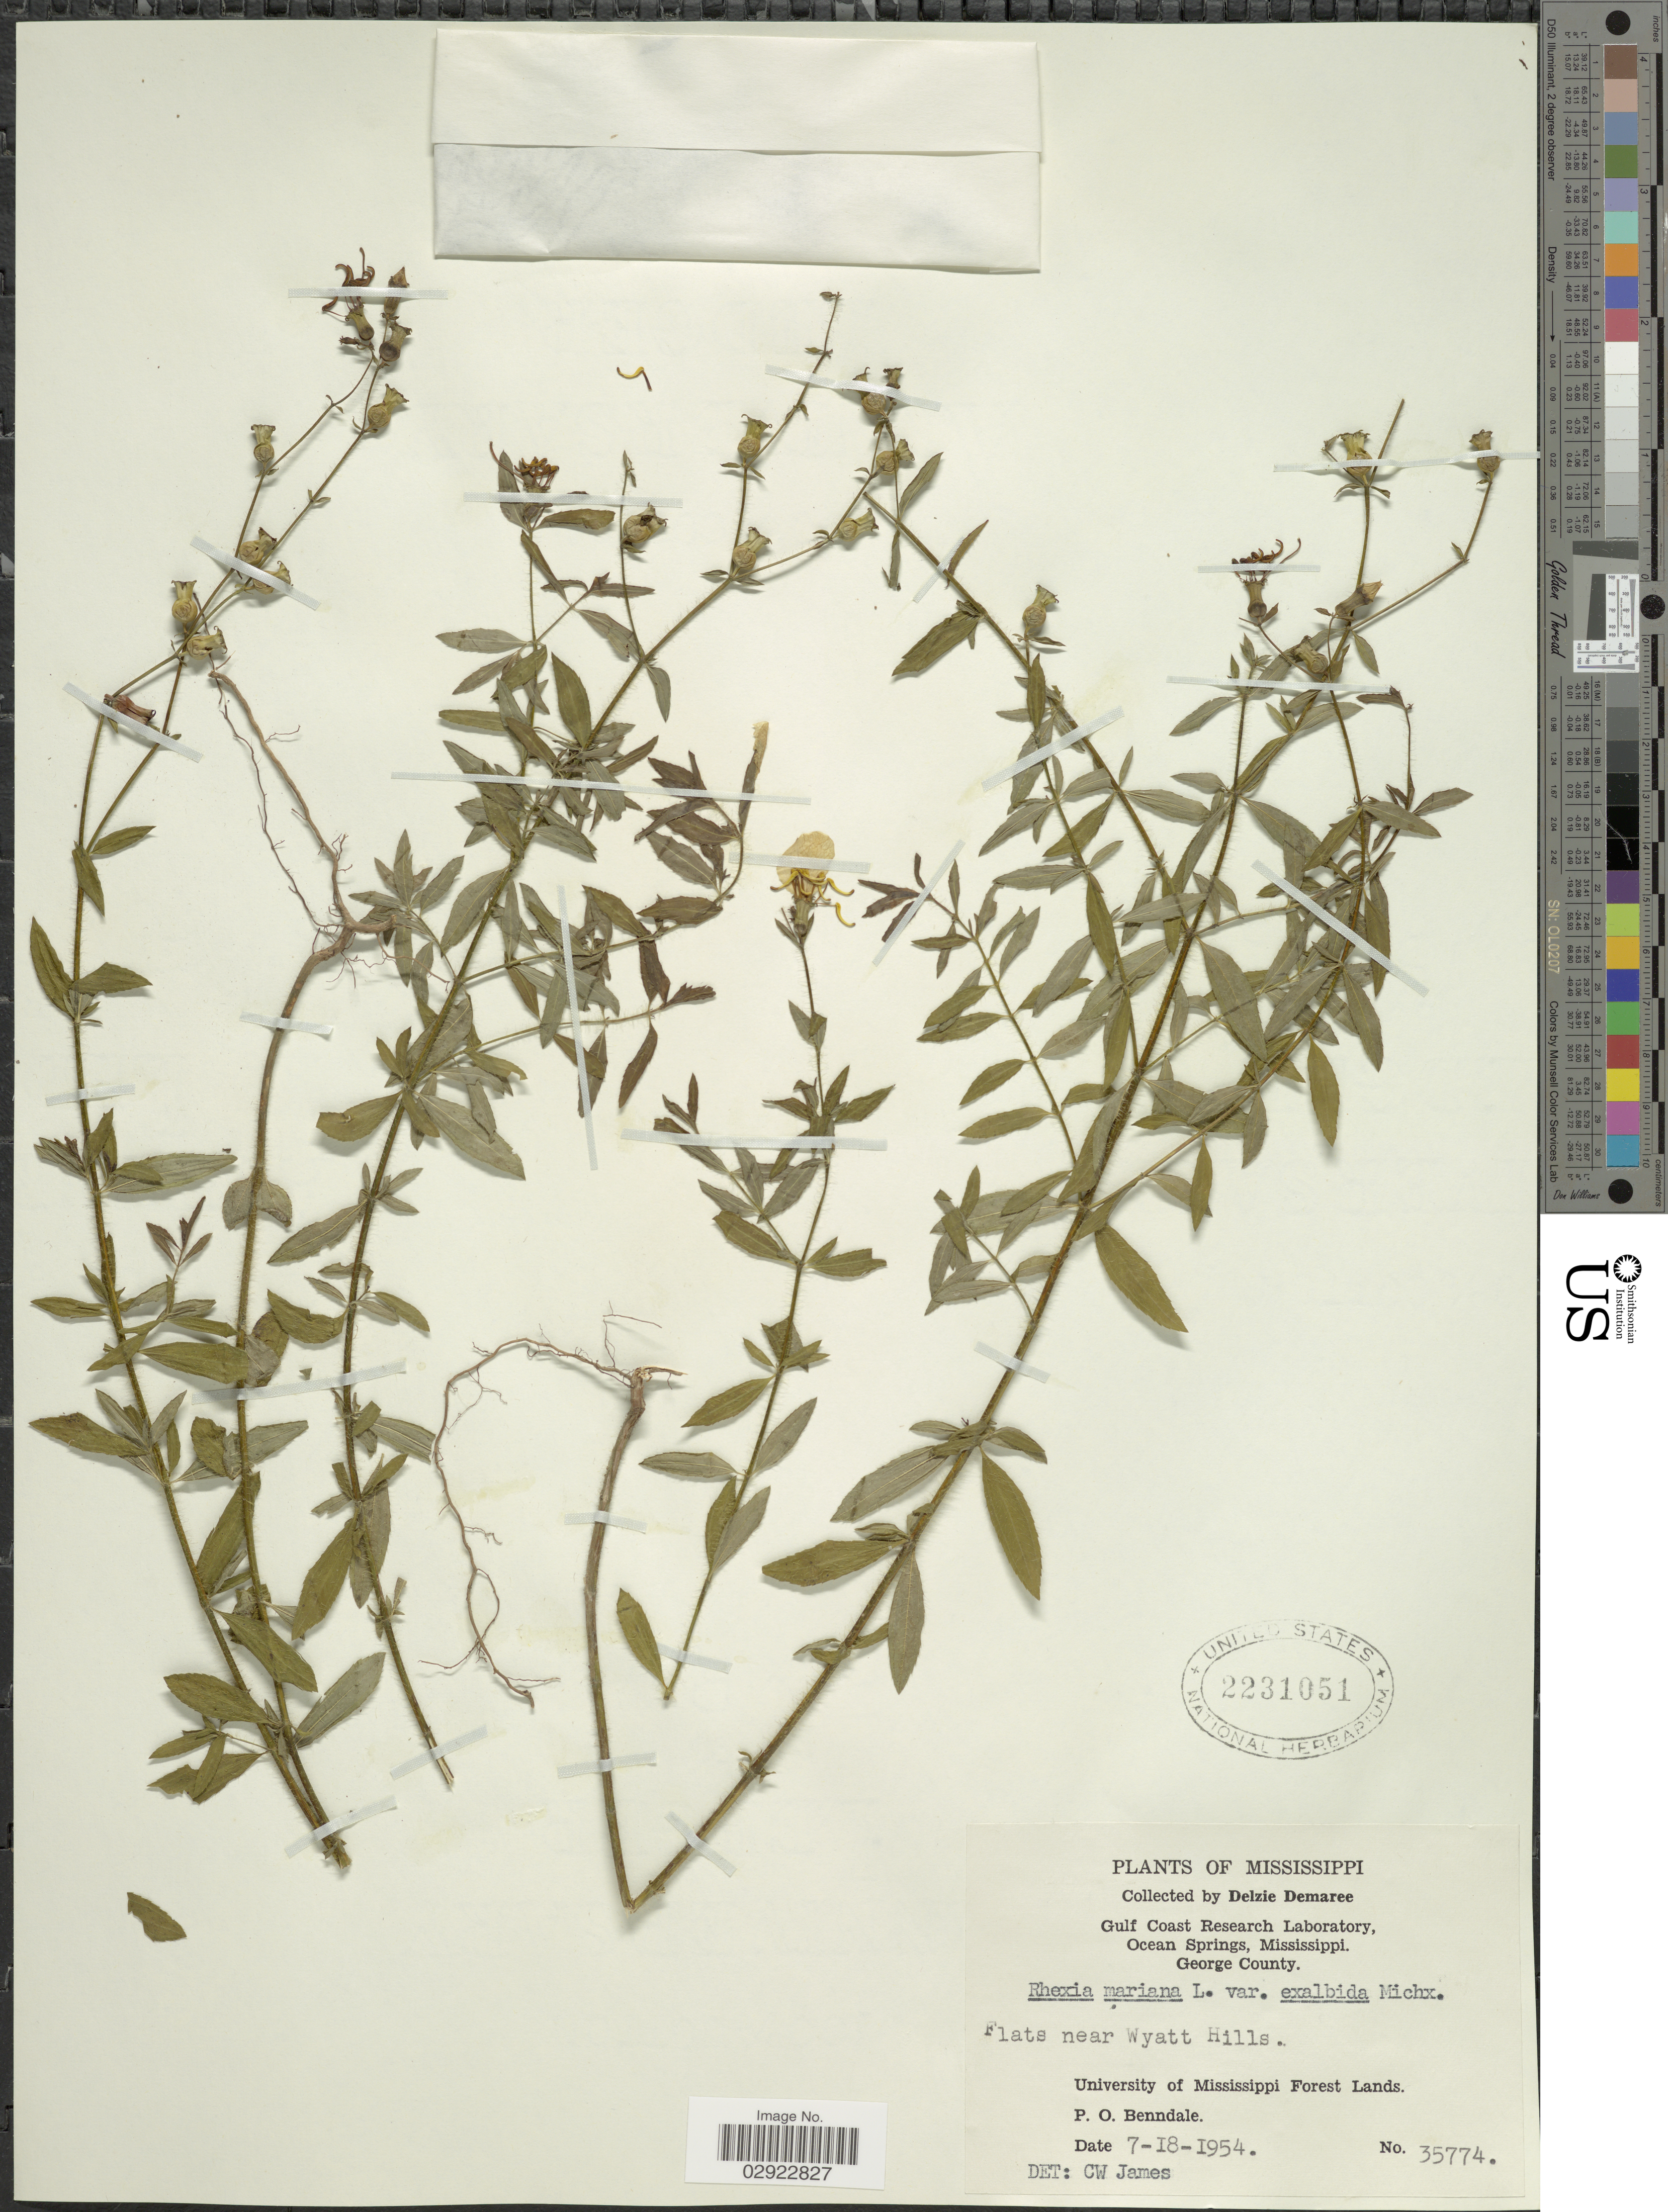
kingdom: Plantae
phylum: Tracheophyta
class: Magnoliopsida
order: Myrtales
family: Melastomataceae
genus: Rhexia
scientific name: Rhexia mariana var. exalbida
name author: Michx.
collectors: D. Demaree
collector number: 35774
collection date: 1954-07-18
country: United States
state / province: Mississippi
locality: George County. Flats near Wyatt Hills. University of Mississippi Forest Lands. P.O. Benndale.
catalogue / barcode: US 2231051